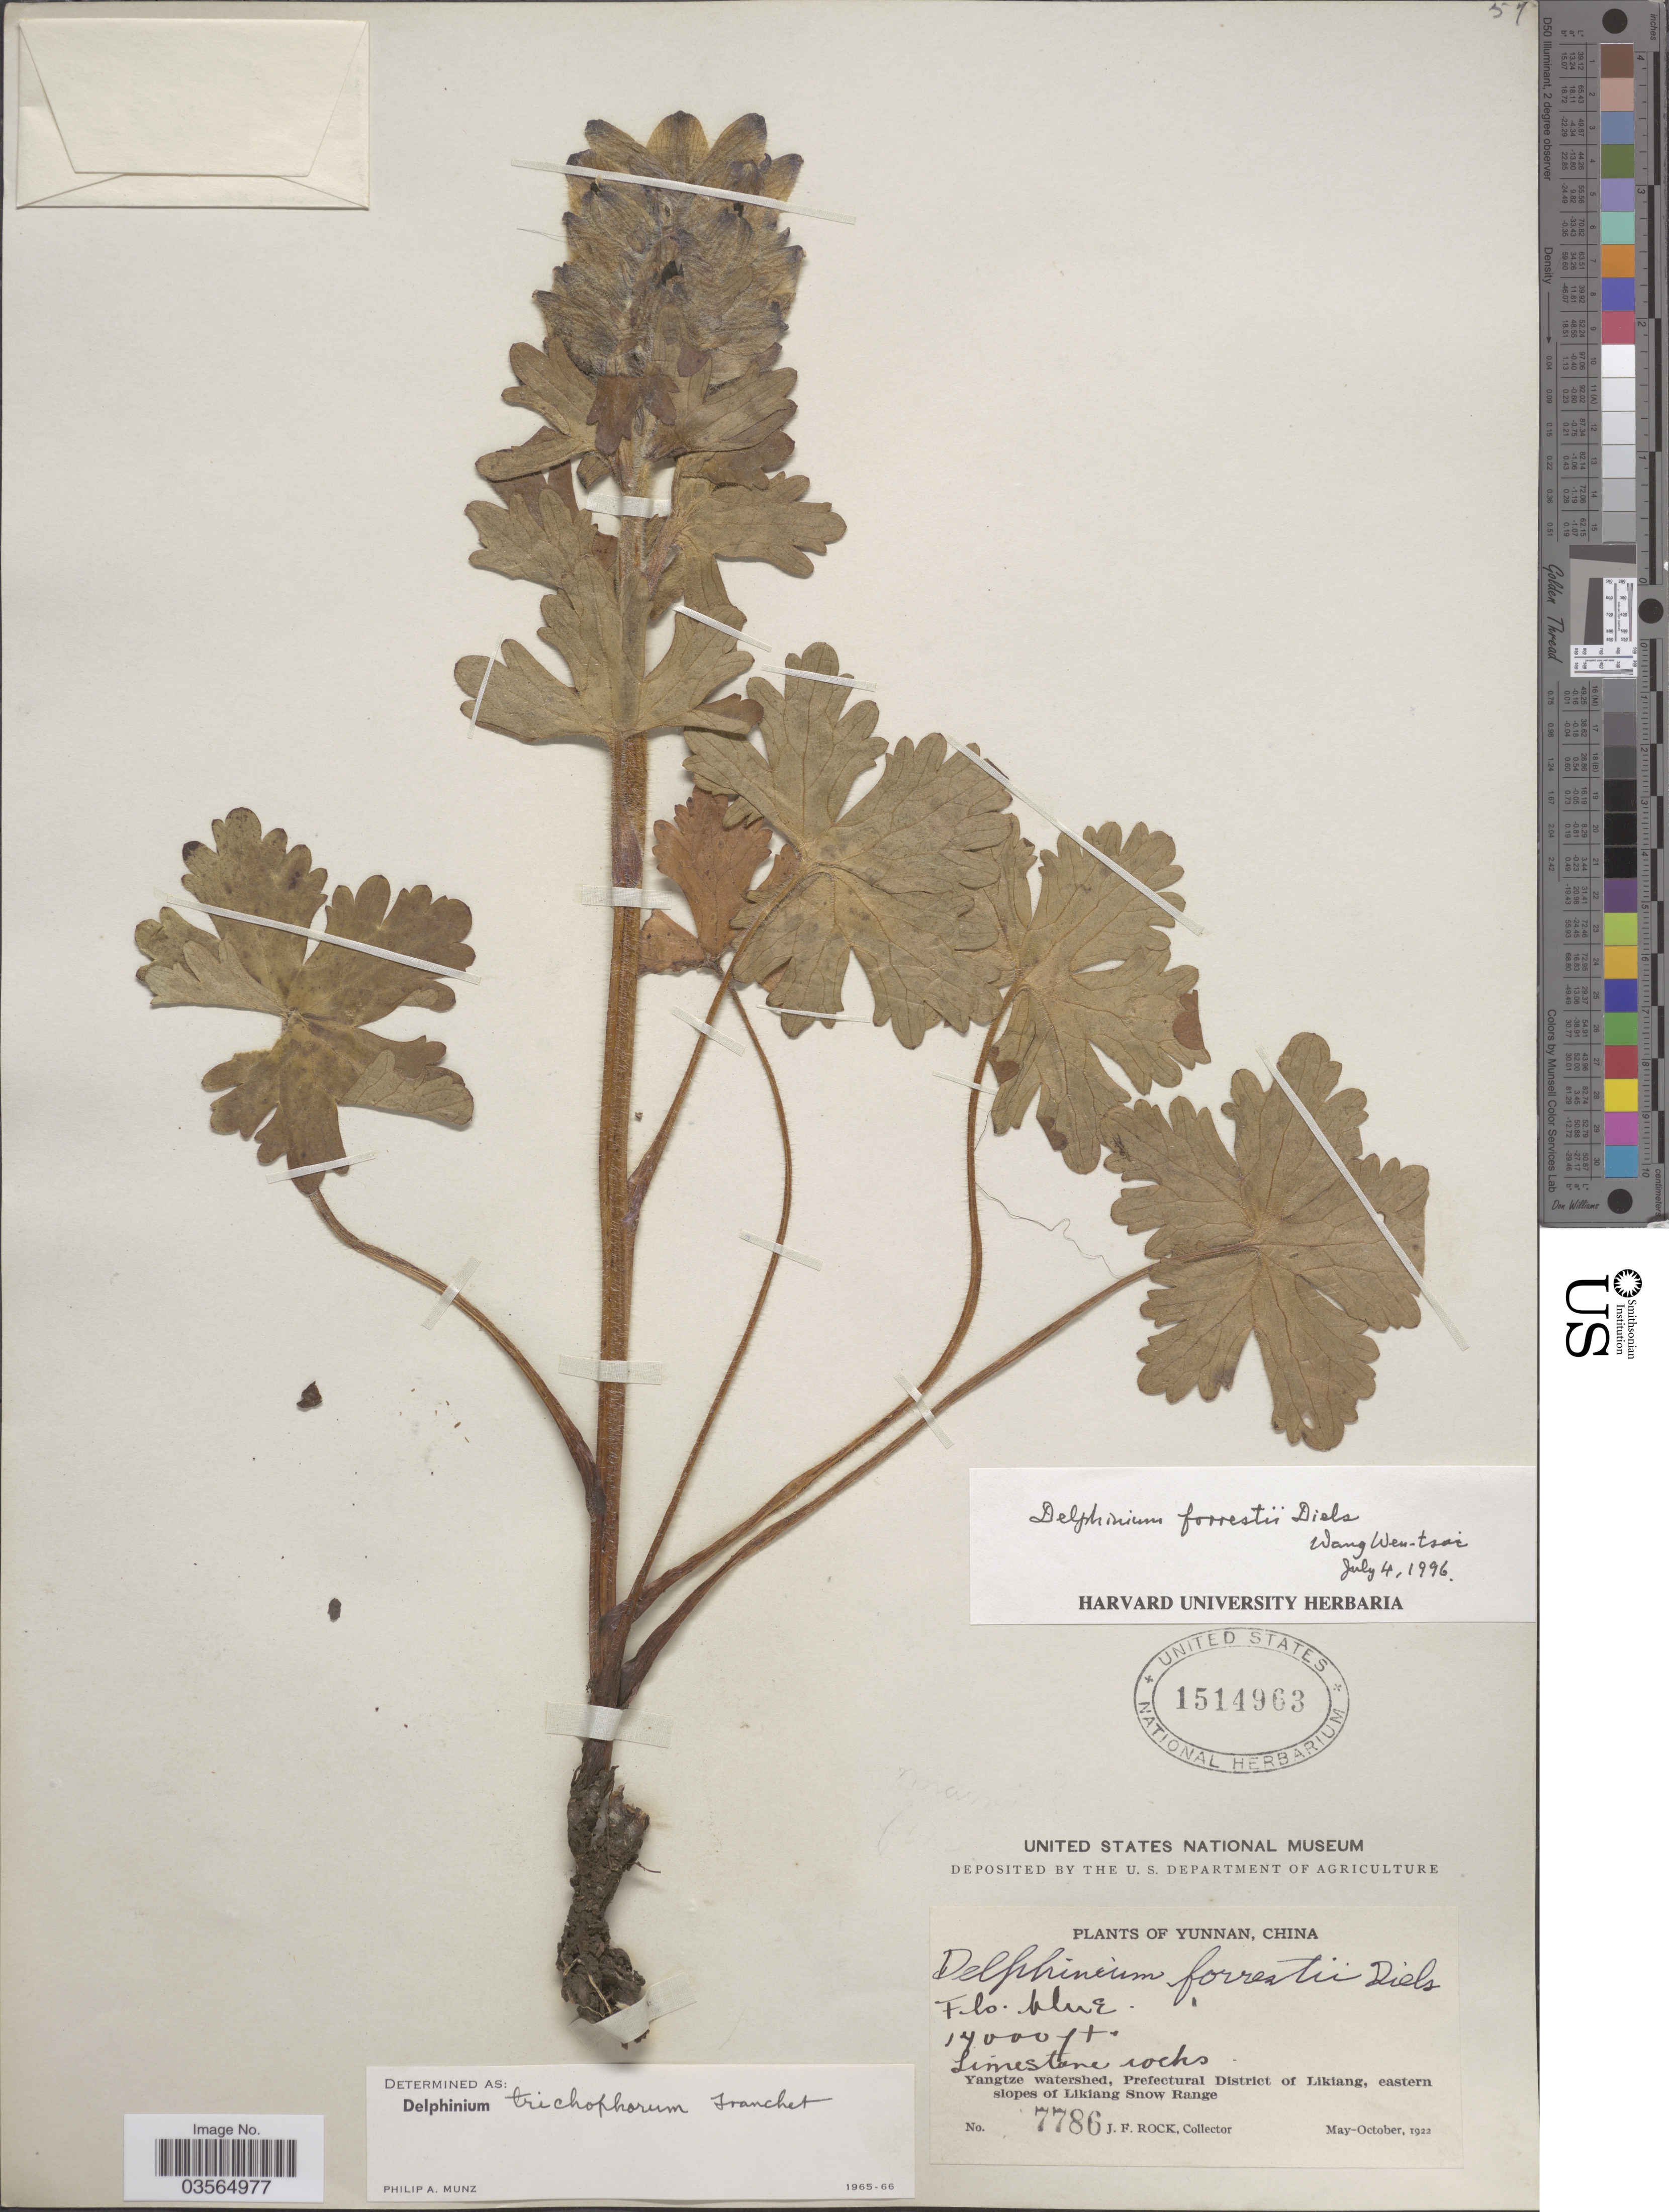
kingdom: Plantae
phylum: Tracheophyta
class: Magnoliopsida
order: Ranunculales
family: Ranunculaceae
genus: Delphinium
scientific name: Delphinium forrestii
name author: Diels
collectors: J. Rock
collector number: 7786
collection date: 1922-05/1922-10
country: China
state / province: Yunnan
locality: Yangtze watershed, Prefectural District of Likiang, eastern slopes of Likiang Snow Range.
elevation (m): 4267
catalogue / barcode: US 1514963